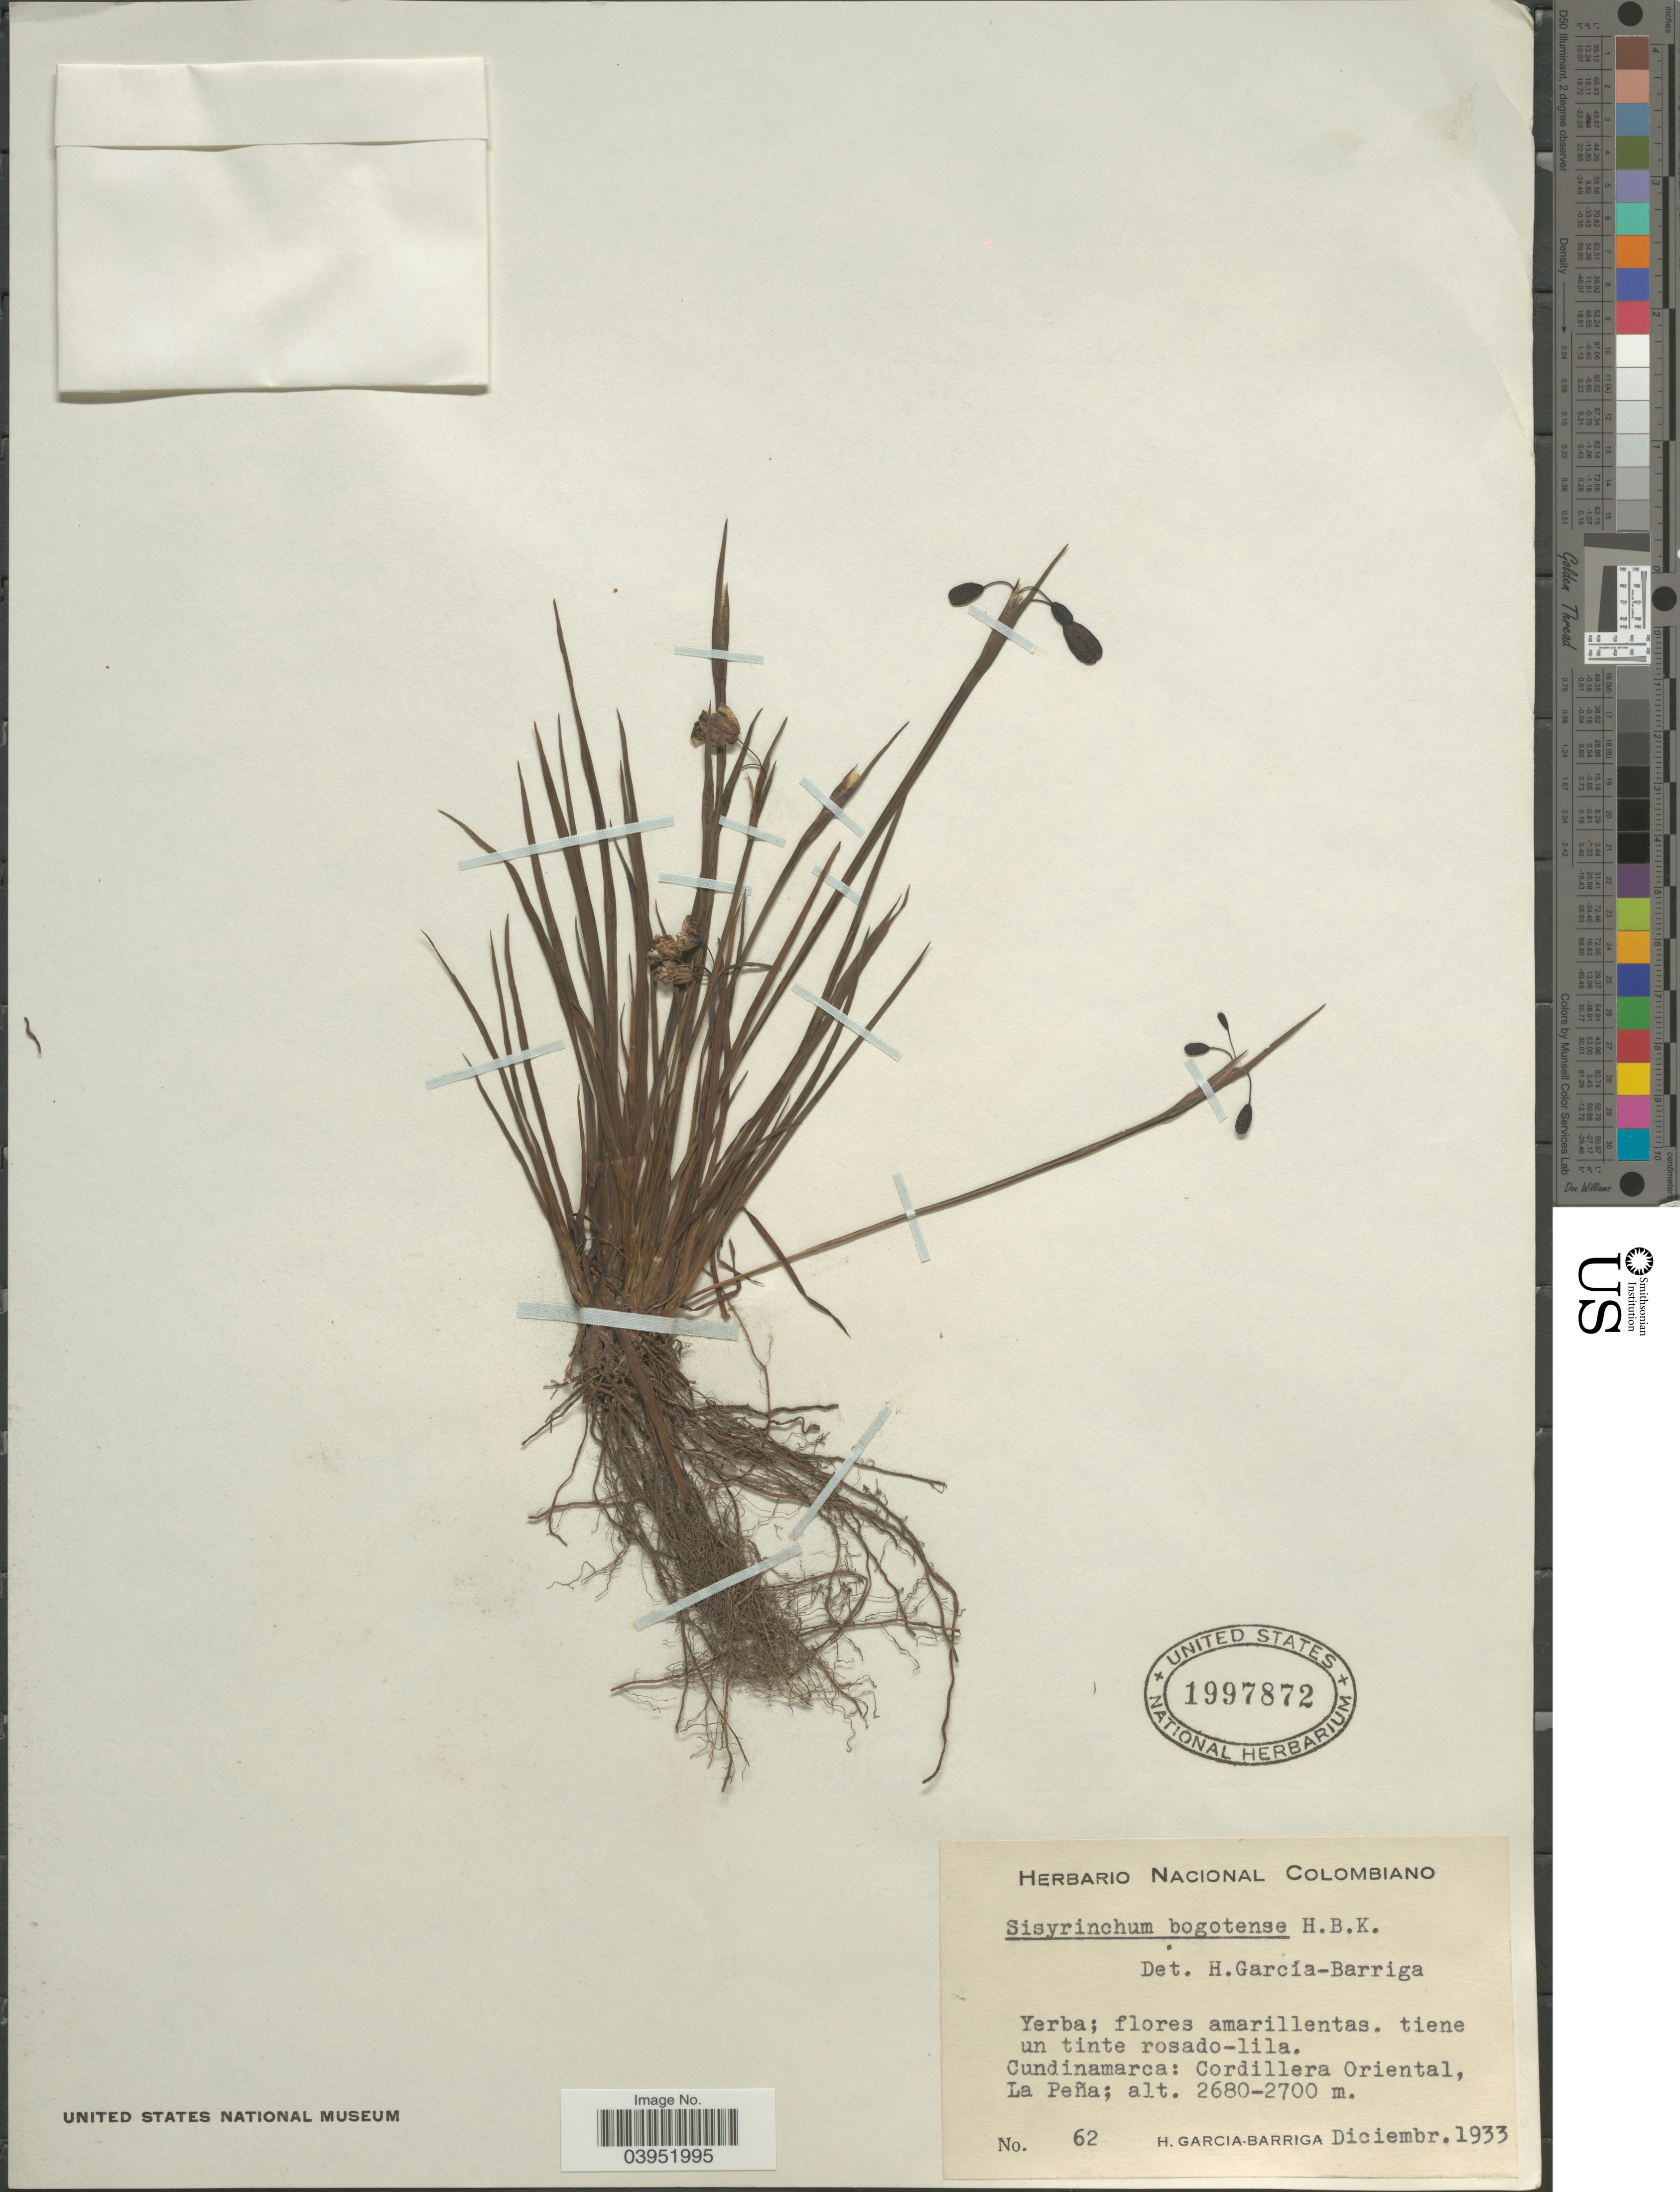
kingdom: Plantae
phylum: Tracheophyta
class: Liliopsida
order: Asparagales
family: Iridaceae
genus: Sisyrinchium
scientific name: Sisyrinchium bogotense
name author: Kunth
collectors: H. García Barriga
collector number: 62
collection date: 1933-12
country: Colombia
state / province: Cundinamarca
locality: Cordillera Oriental, La Peña.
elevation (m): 2680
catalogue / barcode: US 1997872